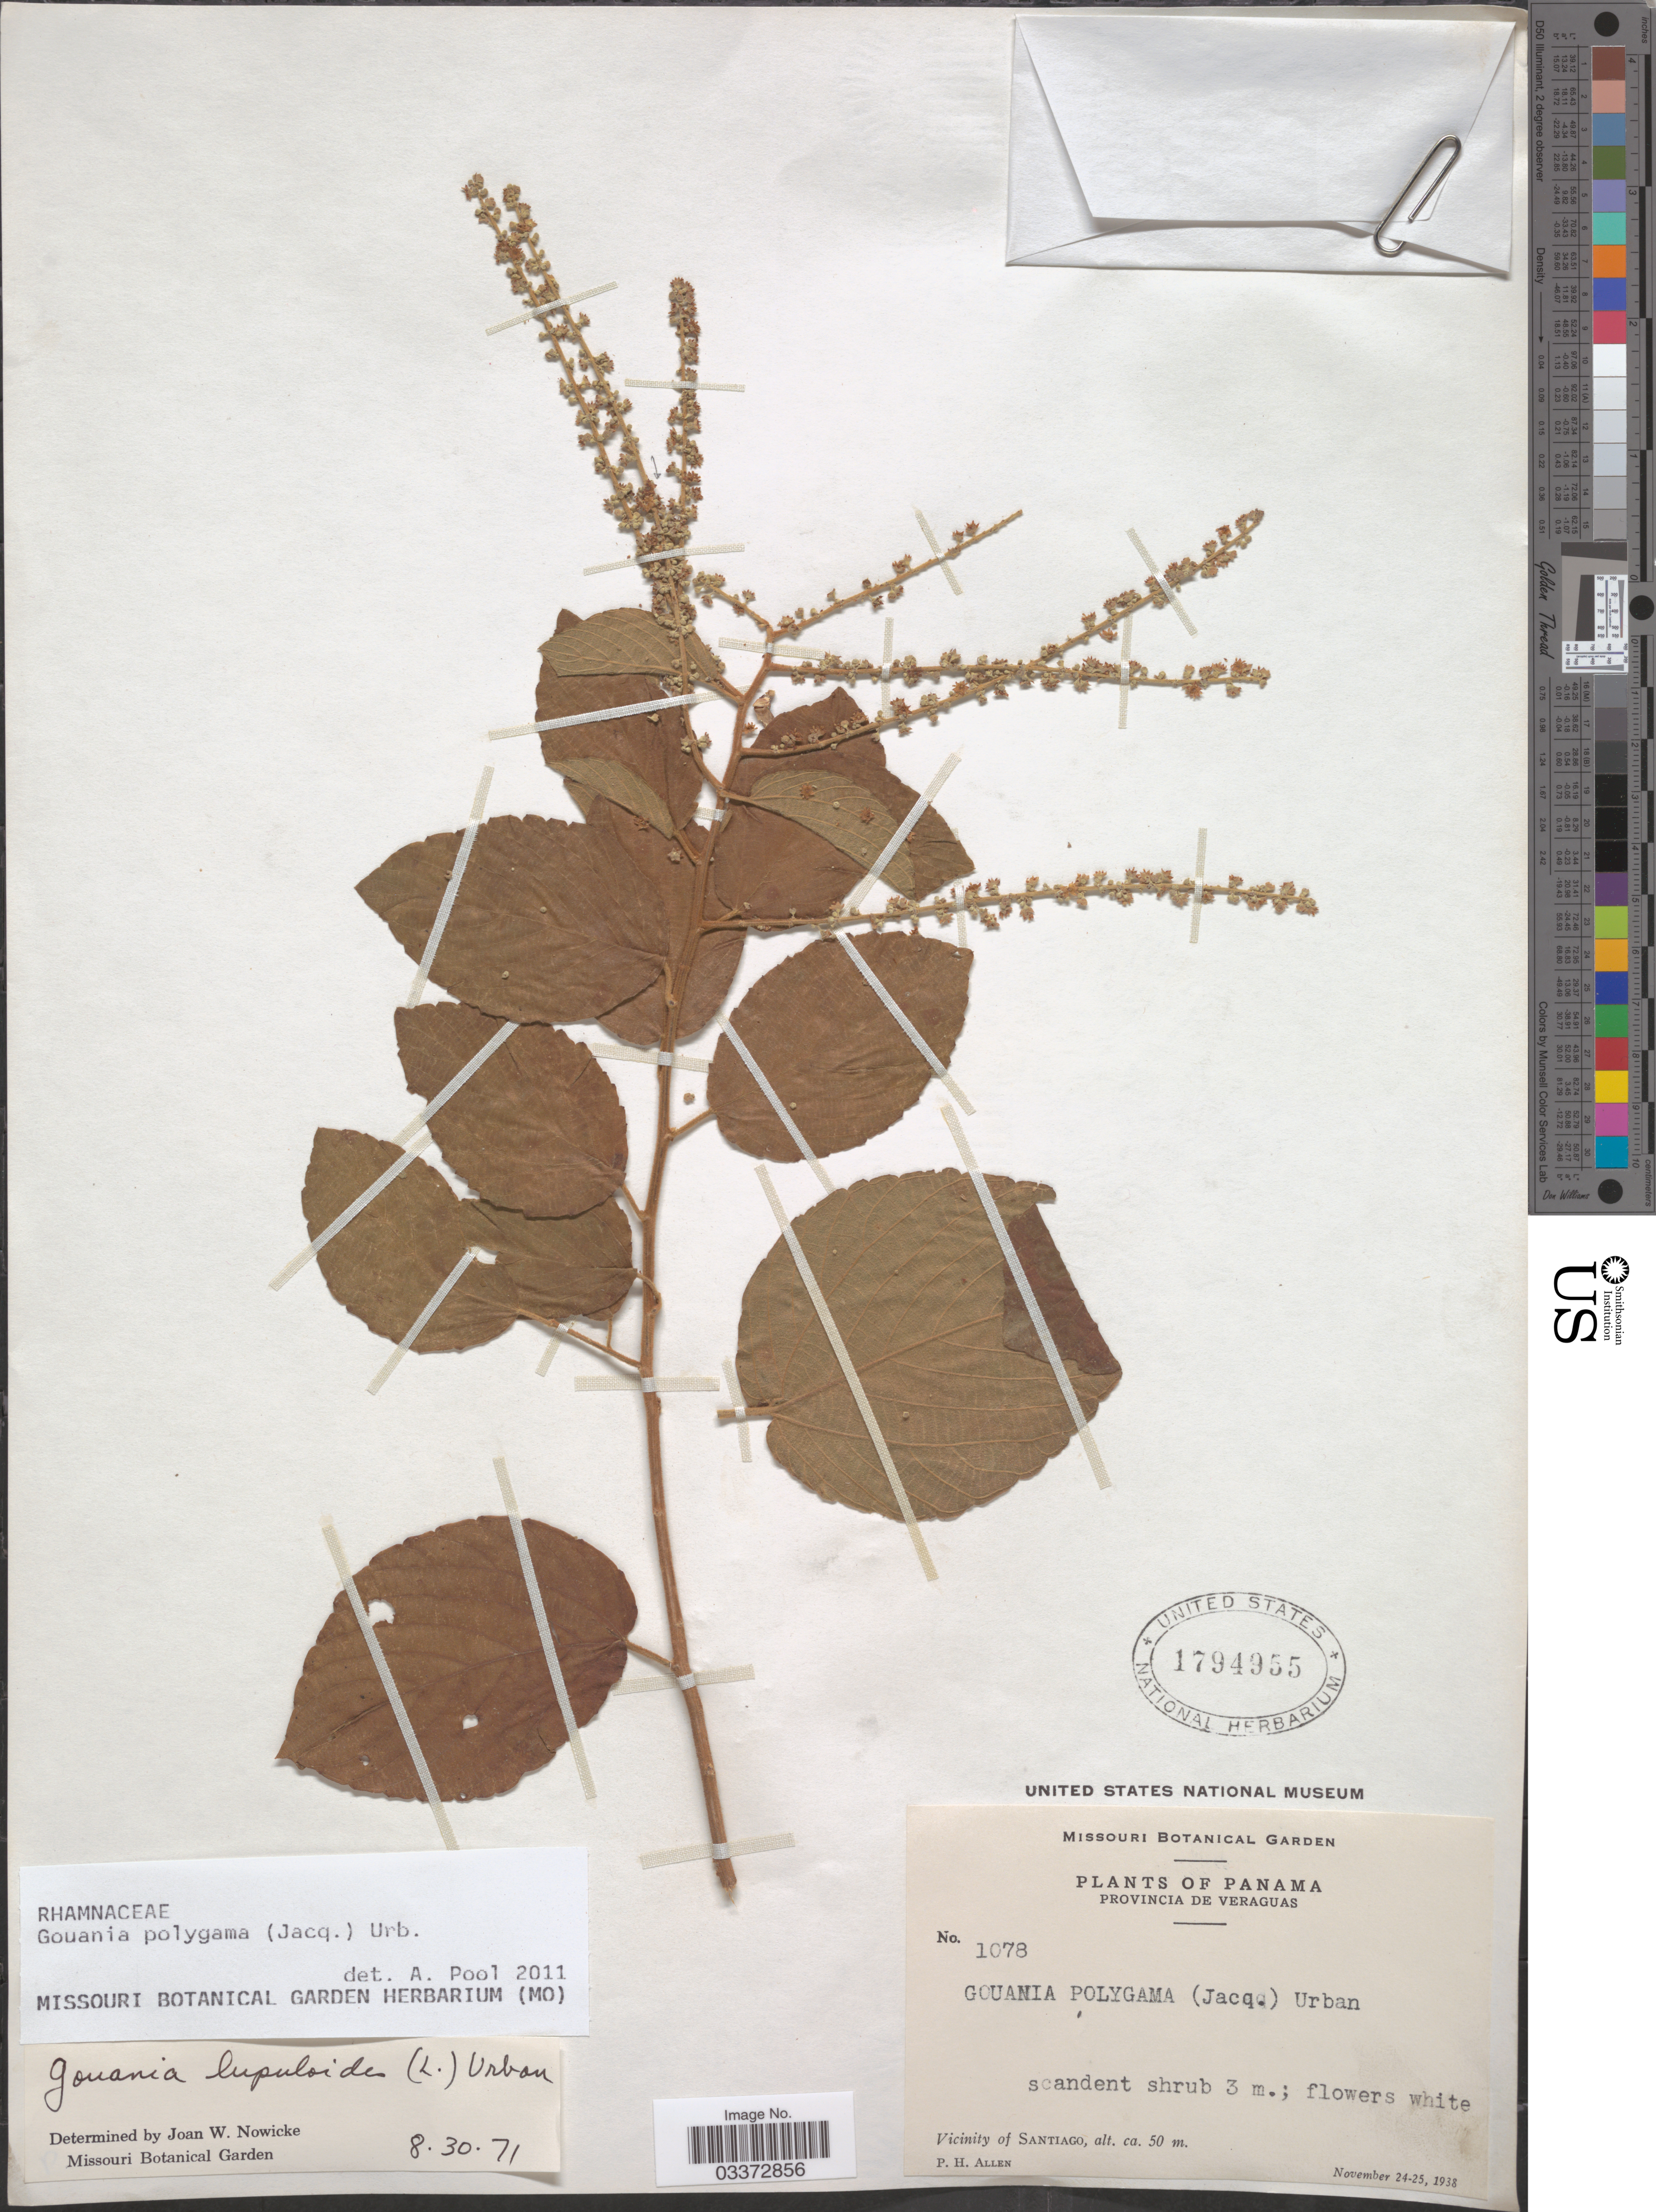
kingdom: Plantae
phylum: Tracheophyta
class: Magnoliopsida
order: Rosales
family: Rhamnaceae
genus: Gouania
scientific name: Gouania polygama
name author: (Jacq.) Urb.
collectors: P. H. Allen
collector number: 1078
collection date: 1938-11-24/1938-11-25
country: Panama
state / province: Veraguas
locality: Vicinity of Santiago.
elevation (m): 50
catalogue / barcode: US 1794955